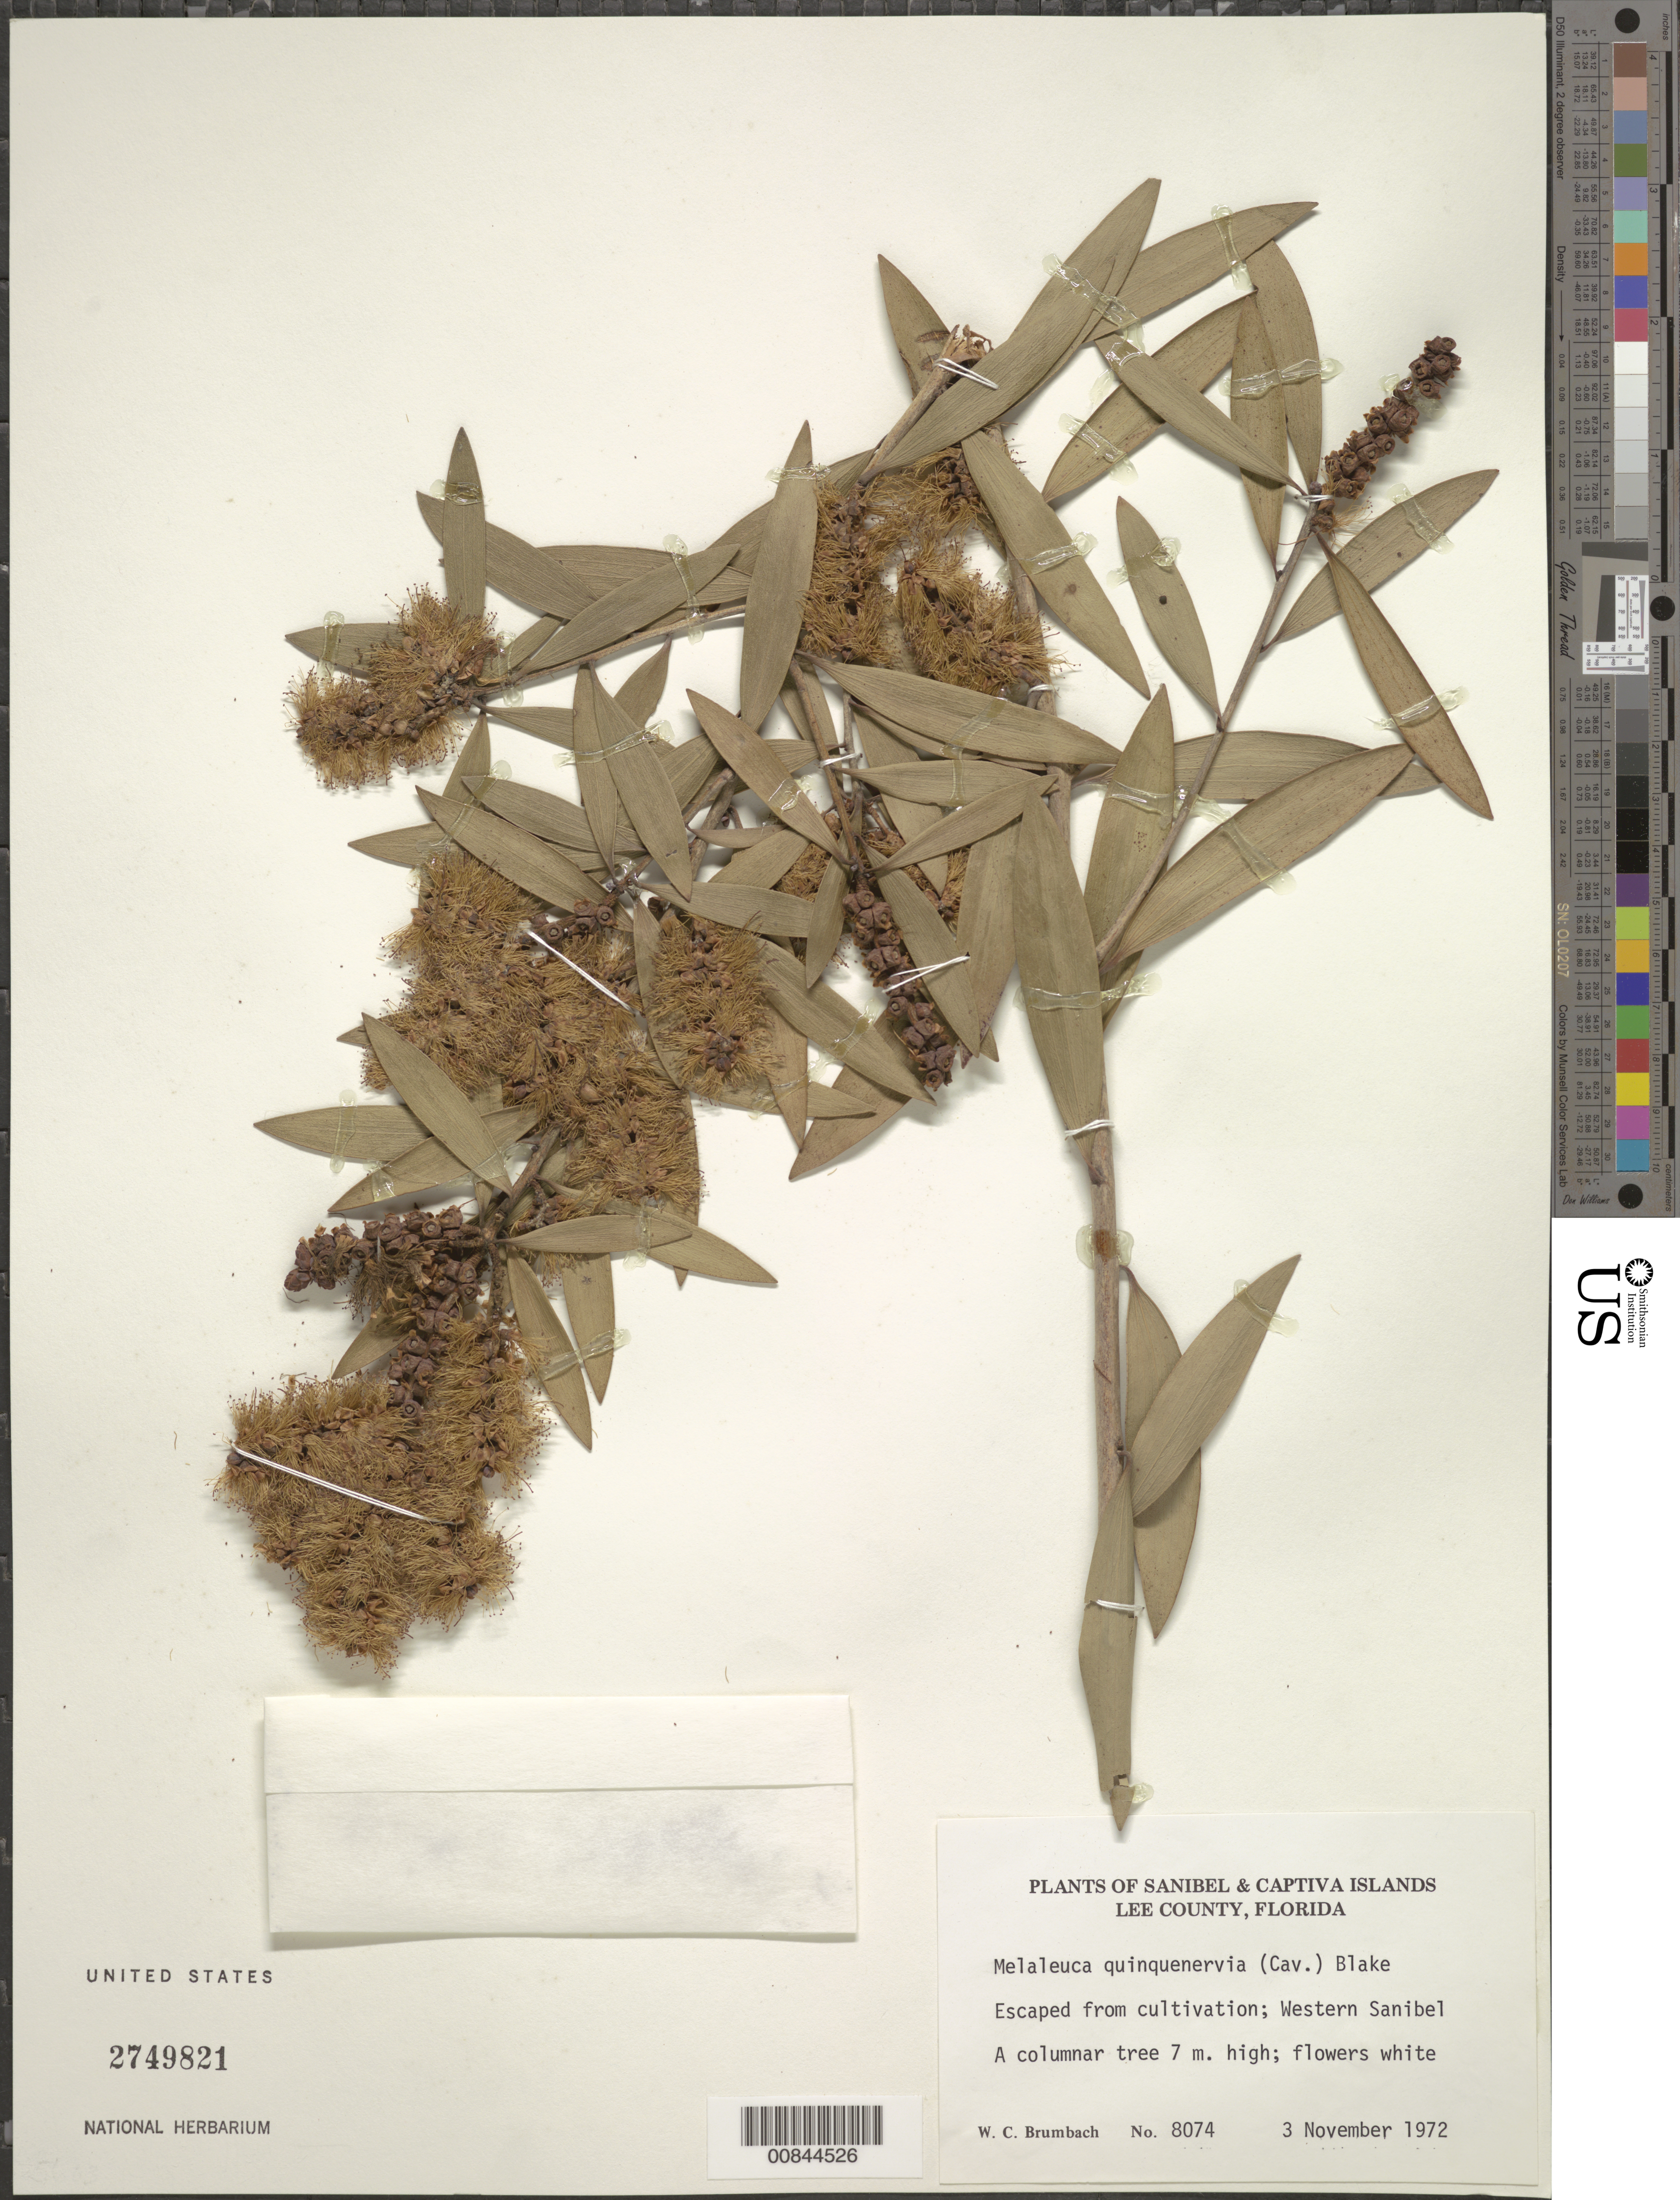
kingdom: Plantae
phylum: Tracheophyta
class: Magnoliopsida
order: Myrtales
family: Myrtaceae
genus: Melaleuca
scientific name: Melaleuca quinquenervia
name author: (Cav.) S.T. Blake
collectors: W. C. Brumbach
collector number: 8074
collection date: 1972-11-03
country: United States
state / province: Florida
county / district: Lee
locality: Western Sanibel.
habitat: Escaped from cultivation.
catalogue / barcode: US 2749821